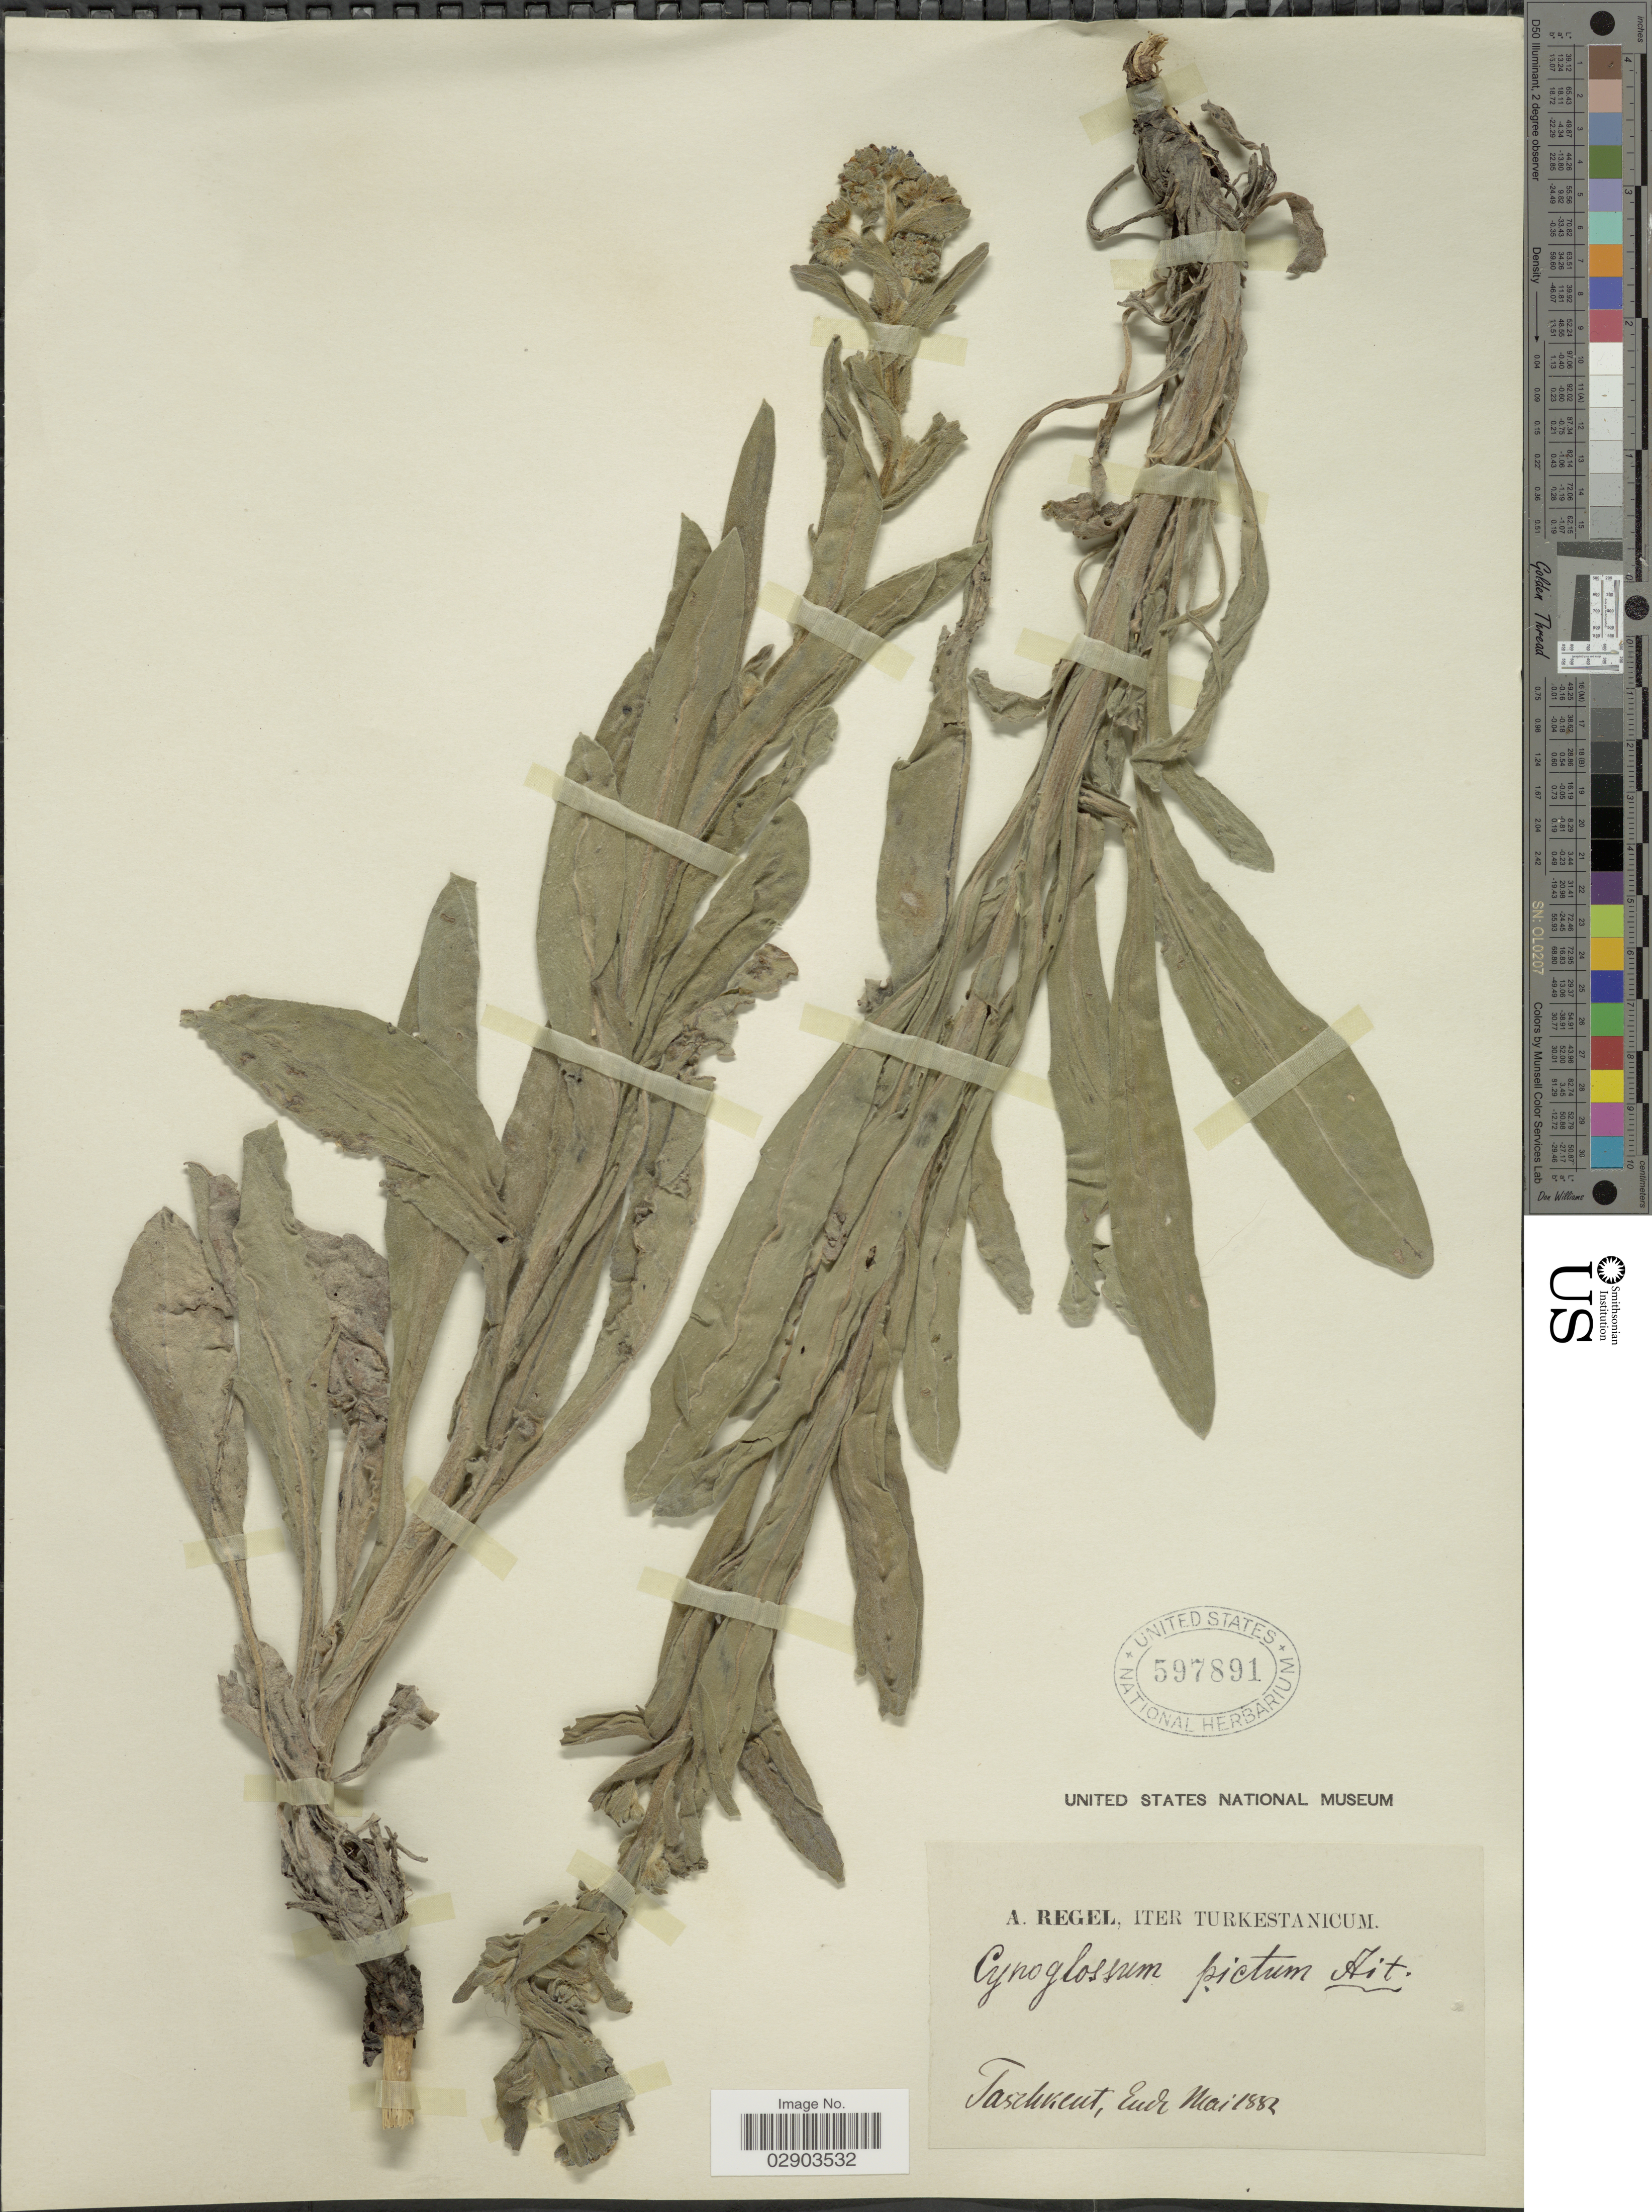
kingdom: Plantae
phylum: Tracheophyta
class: Magnoliopsida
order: Boraginales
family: Boraginaceae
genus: Cynoglossum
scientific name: Cynoglossum pictum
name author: Aiton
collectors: A. Regel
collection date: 1882-05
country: Uzbekistan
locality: Iter Turkestanicum. Taschkent, Eudr [interpreted].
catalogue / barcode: US 597891